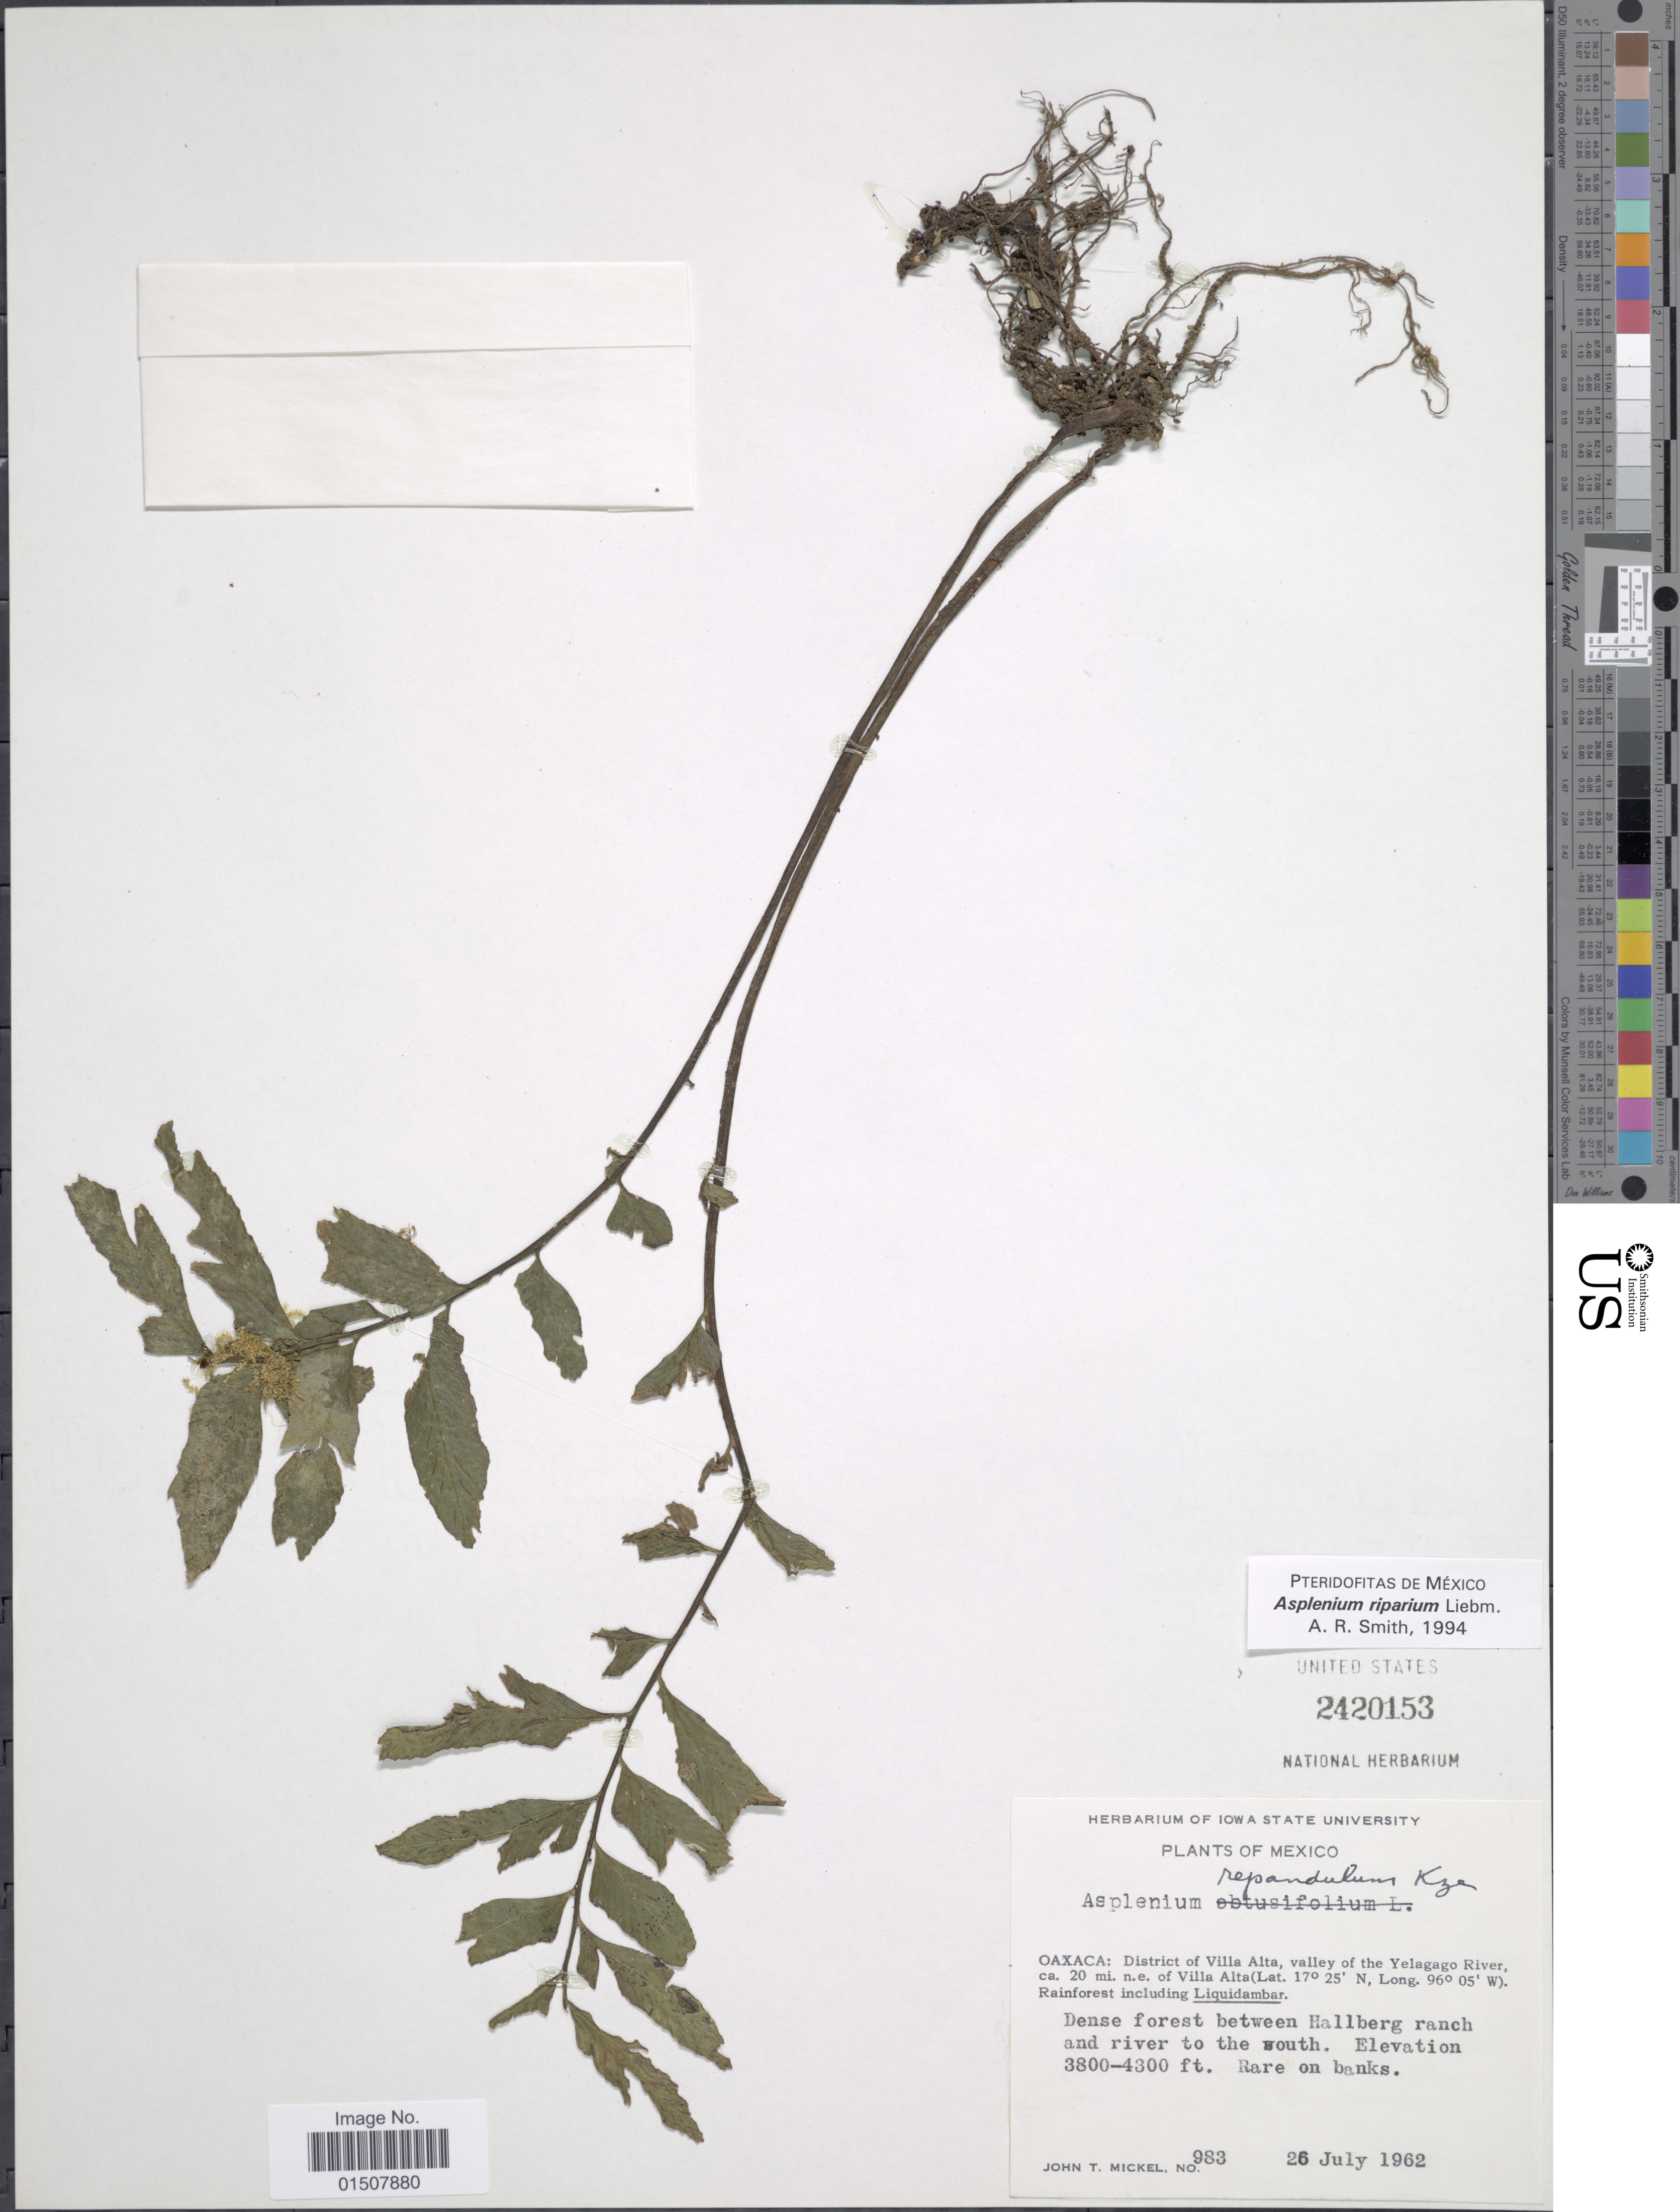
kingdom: Plantae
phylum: Tracheophyta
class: Polypodiopsida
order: Polypodiales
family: Aspleniaceae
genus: Asplenium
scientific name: Asplenium riparium Brack., nom. illeg.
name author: Brack. in Wilkes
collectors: J. T. Mickel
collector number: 983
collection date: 1962-07-26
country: Mexico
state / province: Oaxaca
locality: District of Villa Alta, valley of the Yelagago River, ca. 20 mi. n.e. of Villa Ala, Rainforest including Liquidambar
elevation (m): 1158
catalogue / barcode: US 2420153